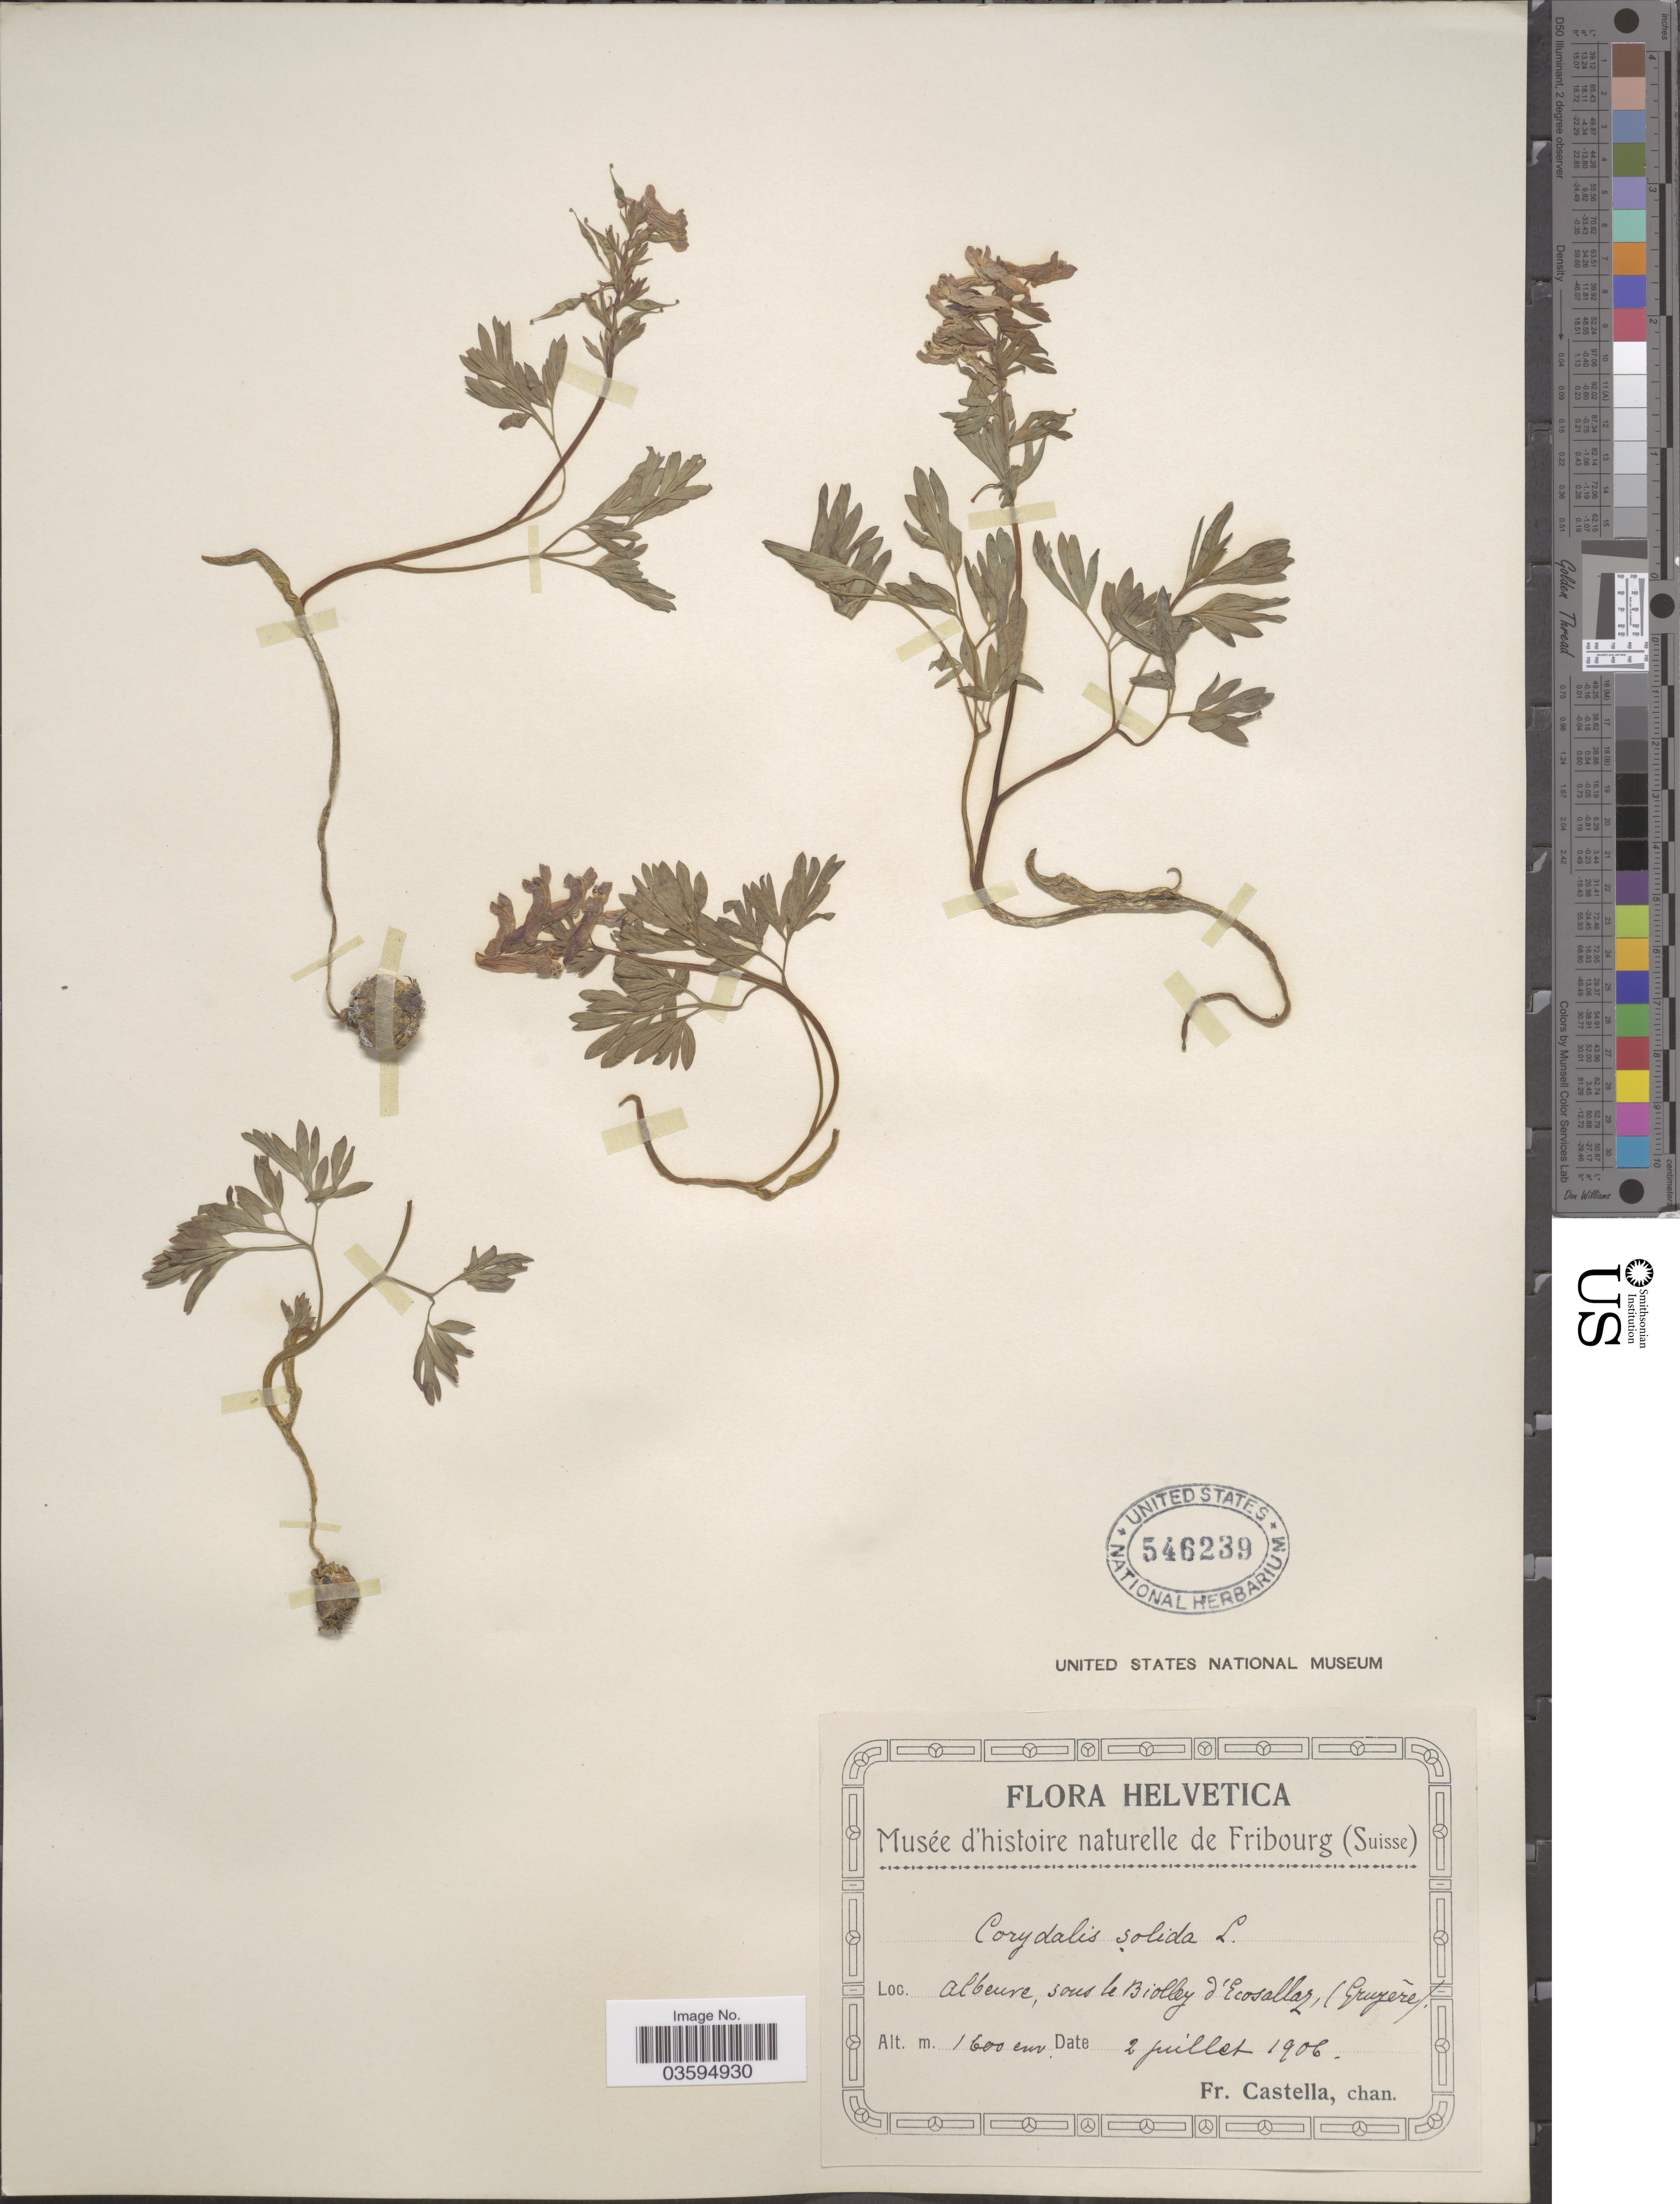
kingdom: Plantae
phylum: Tracheophyta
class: Magnoliopsida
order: Ranunculales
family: Papaveraceae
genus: Corydalis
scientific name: Corydalis solida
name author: (L.) Clairv.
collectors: Fr. Castella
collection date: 1906-07-02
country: Switzerland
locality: Helvetica. Albeure, sous le Biolley d'Escosallaz, (Gruyére).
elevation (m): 1600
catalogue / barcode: US 546239